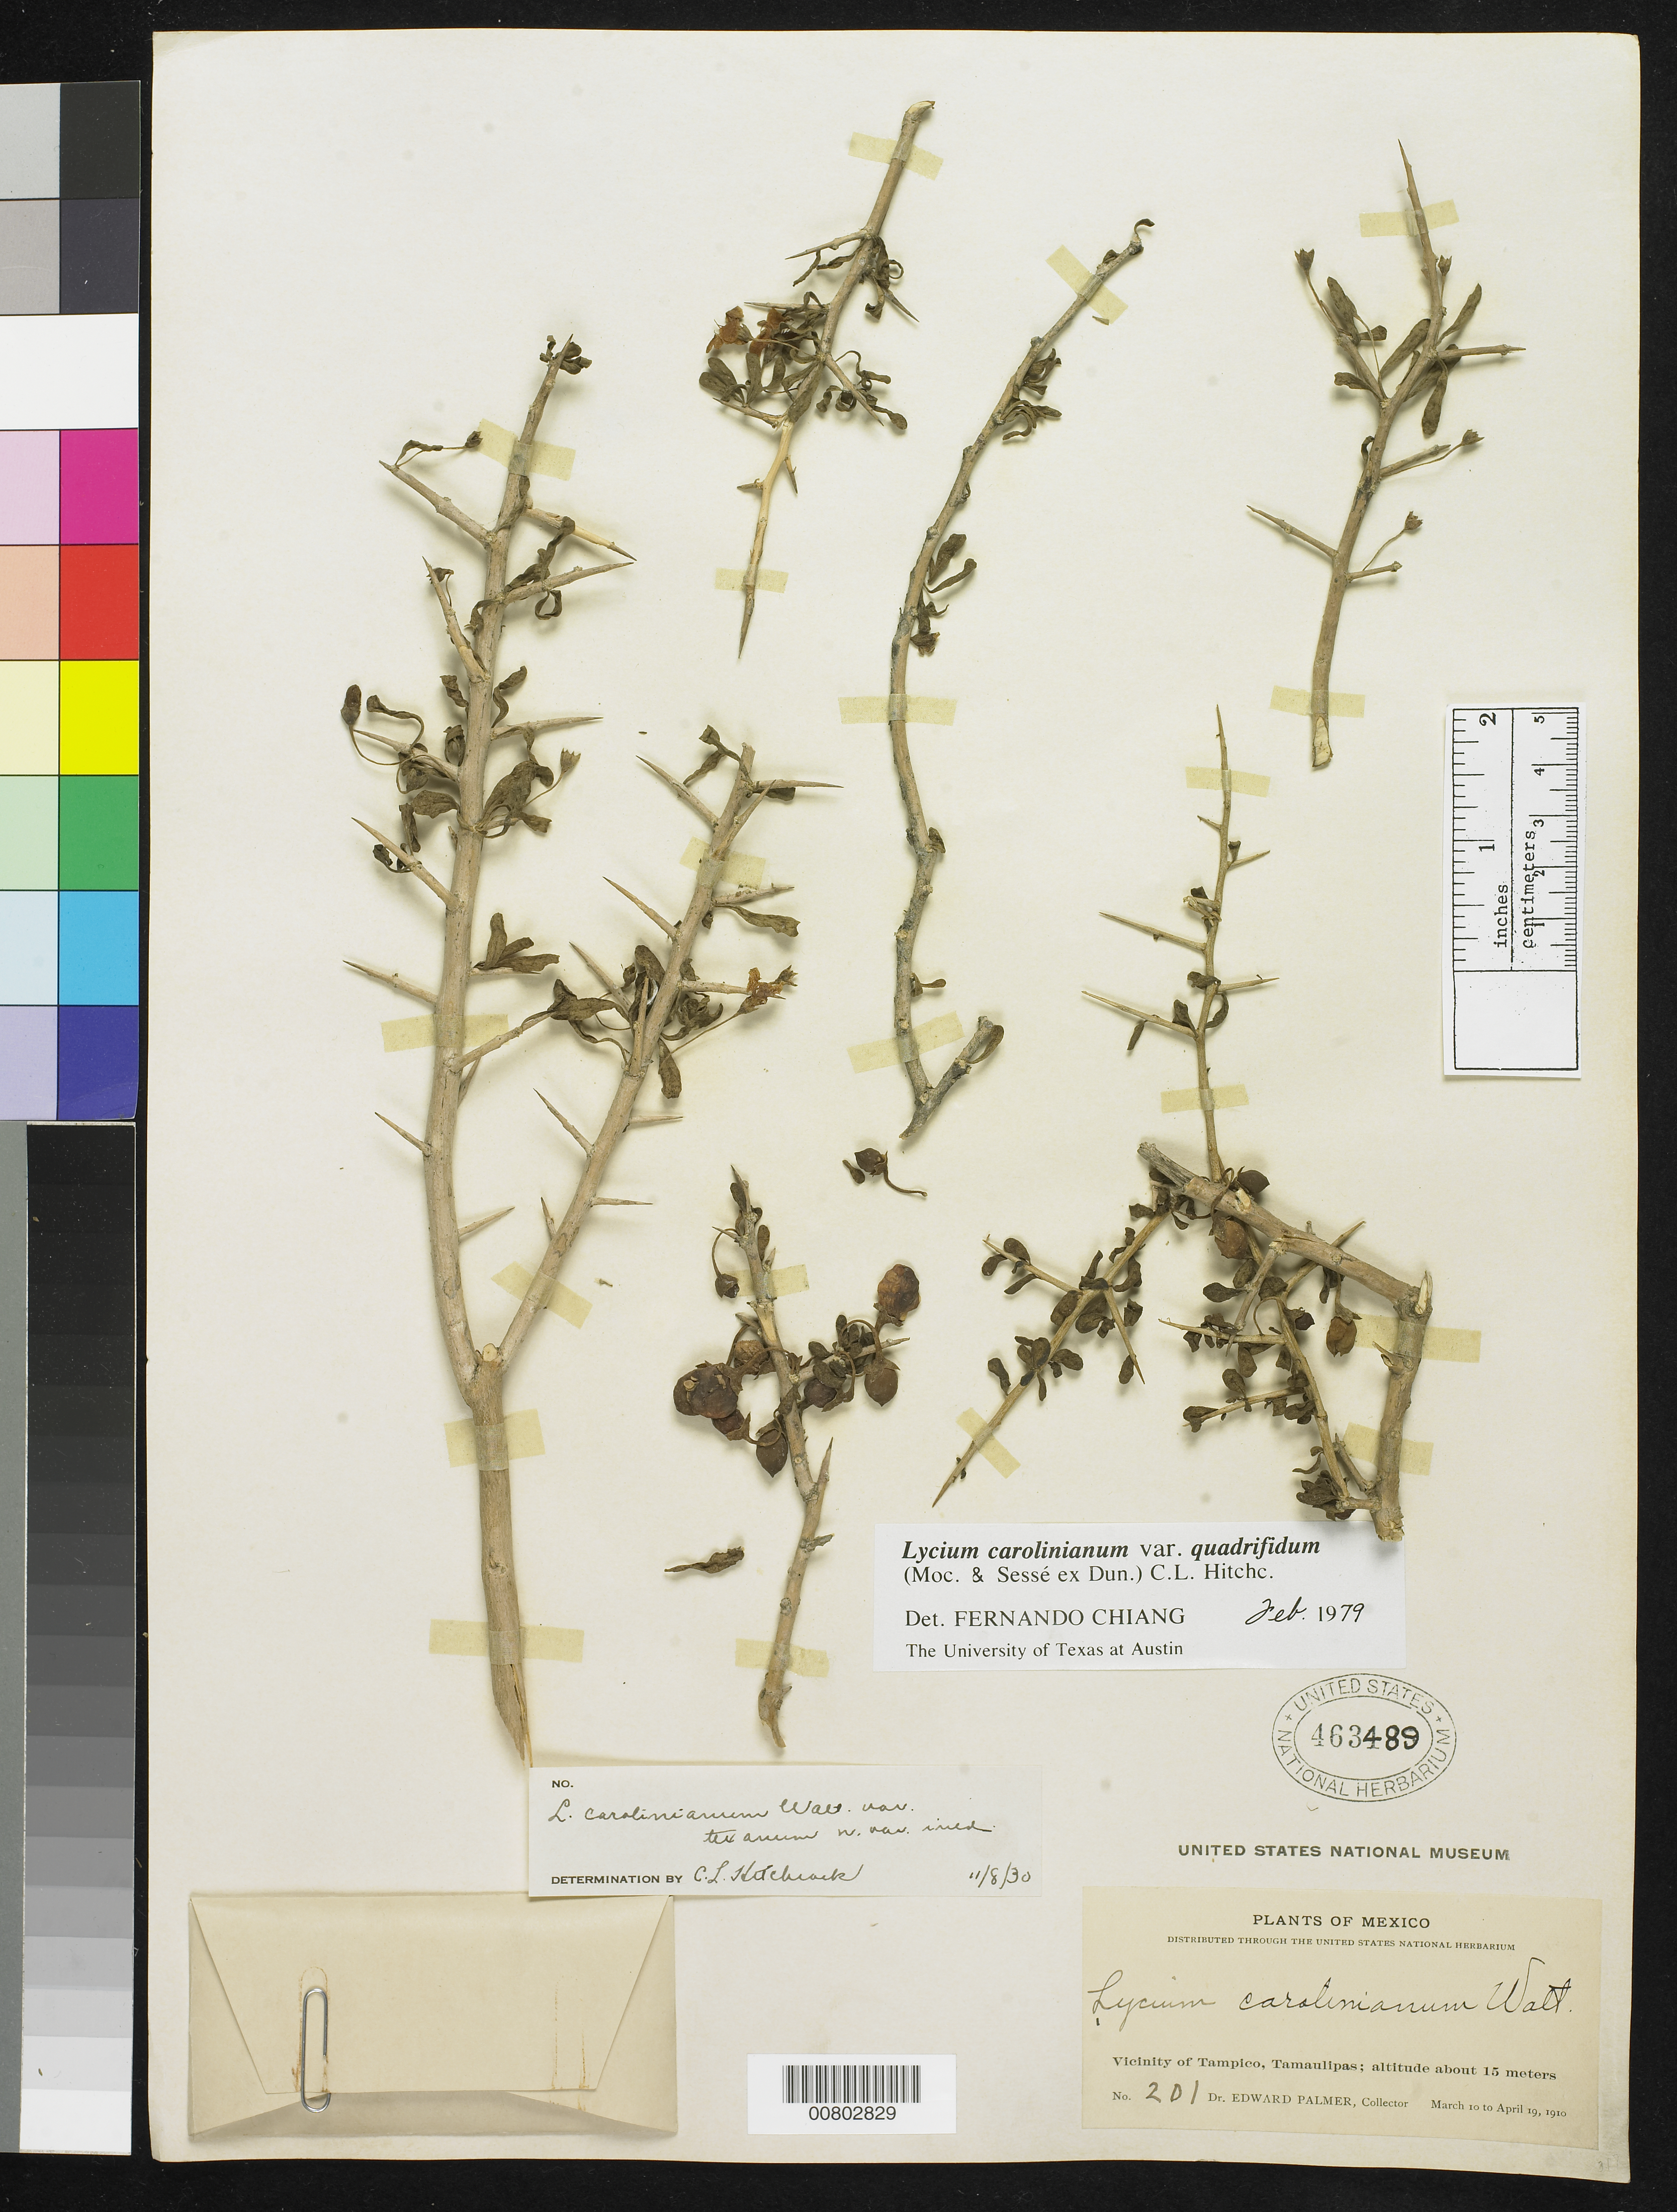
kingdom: Plantae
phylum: Tracheophyta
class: Magnoliopsida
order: Solanales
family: Solanaceae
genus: Lycium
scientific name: Lycium carolinianum var. quadrifidum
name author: Walter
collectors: E. Palmer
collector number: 201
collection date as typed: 10 Mar 1910 to 19 Apr 1910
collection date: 1910-03-10/1910-04-19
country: Mexico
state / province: Tamaulipas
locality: Vicinity of Tampico, Tamaulipas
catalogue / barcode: US 463489